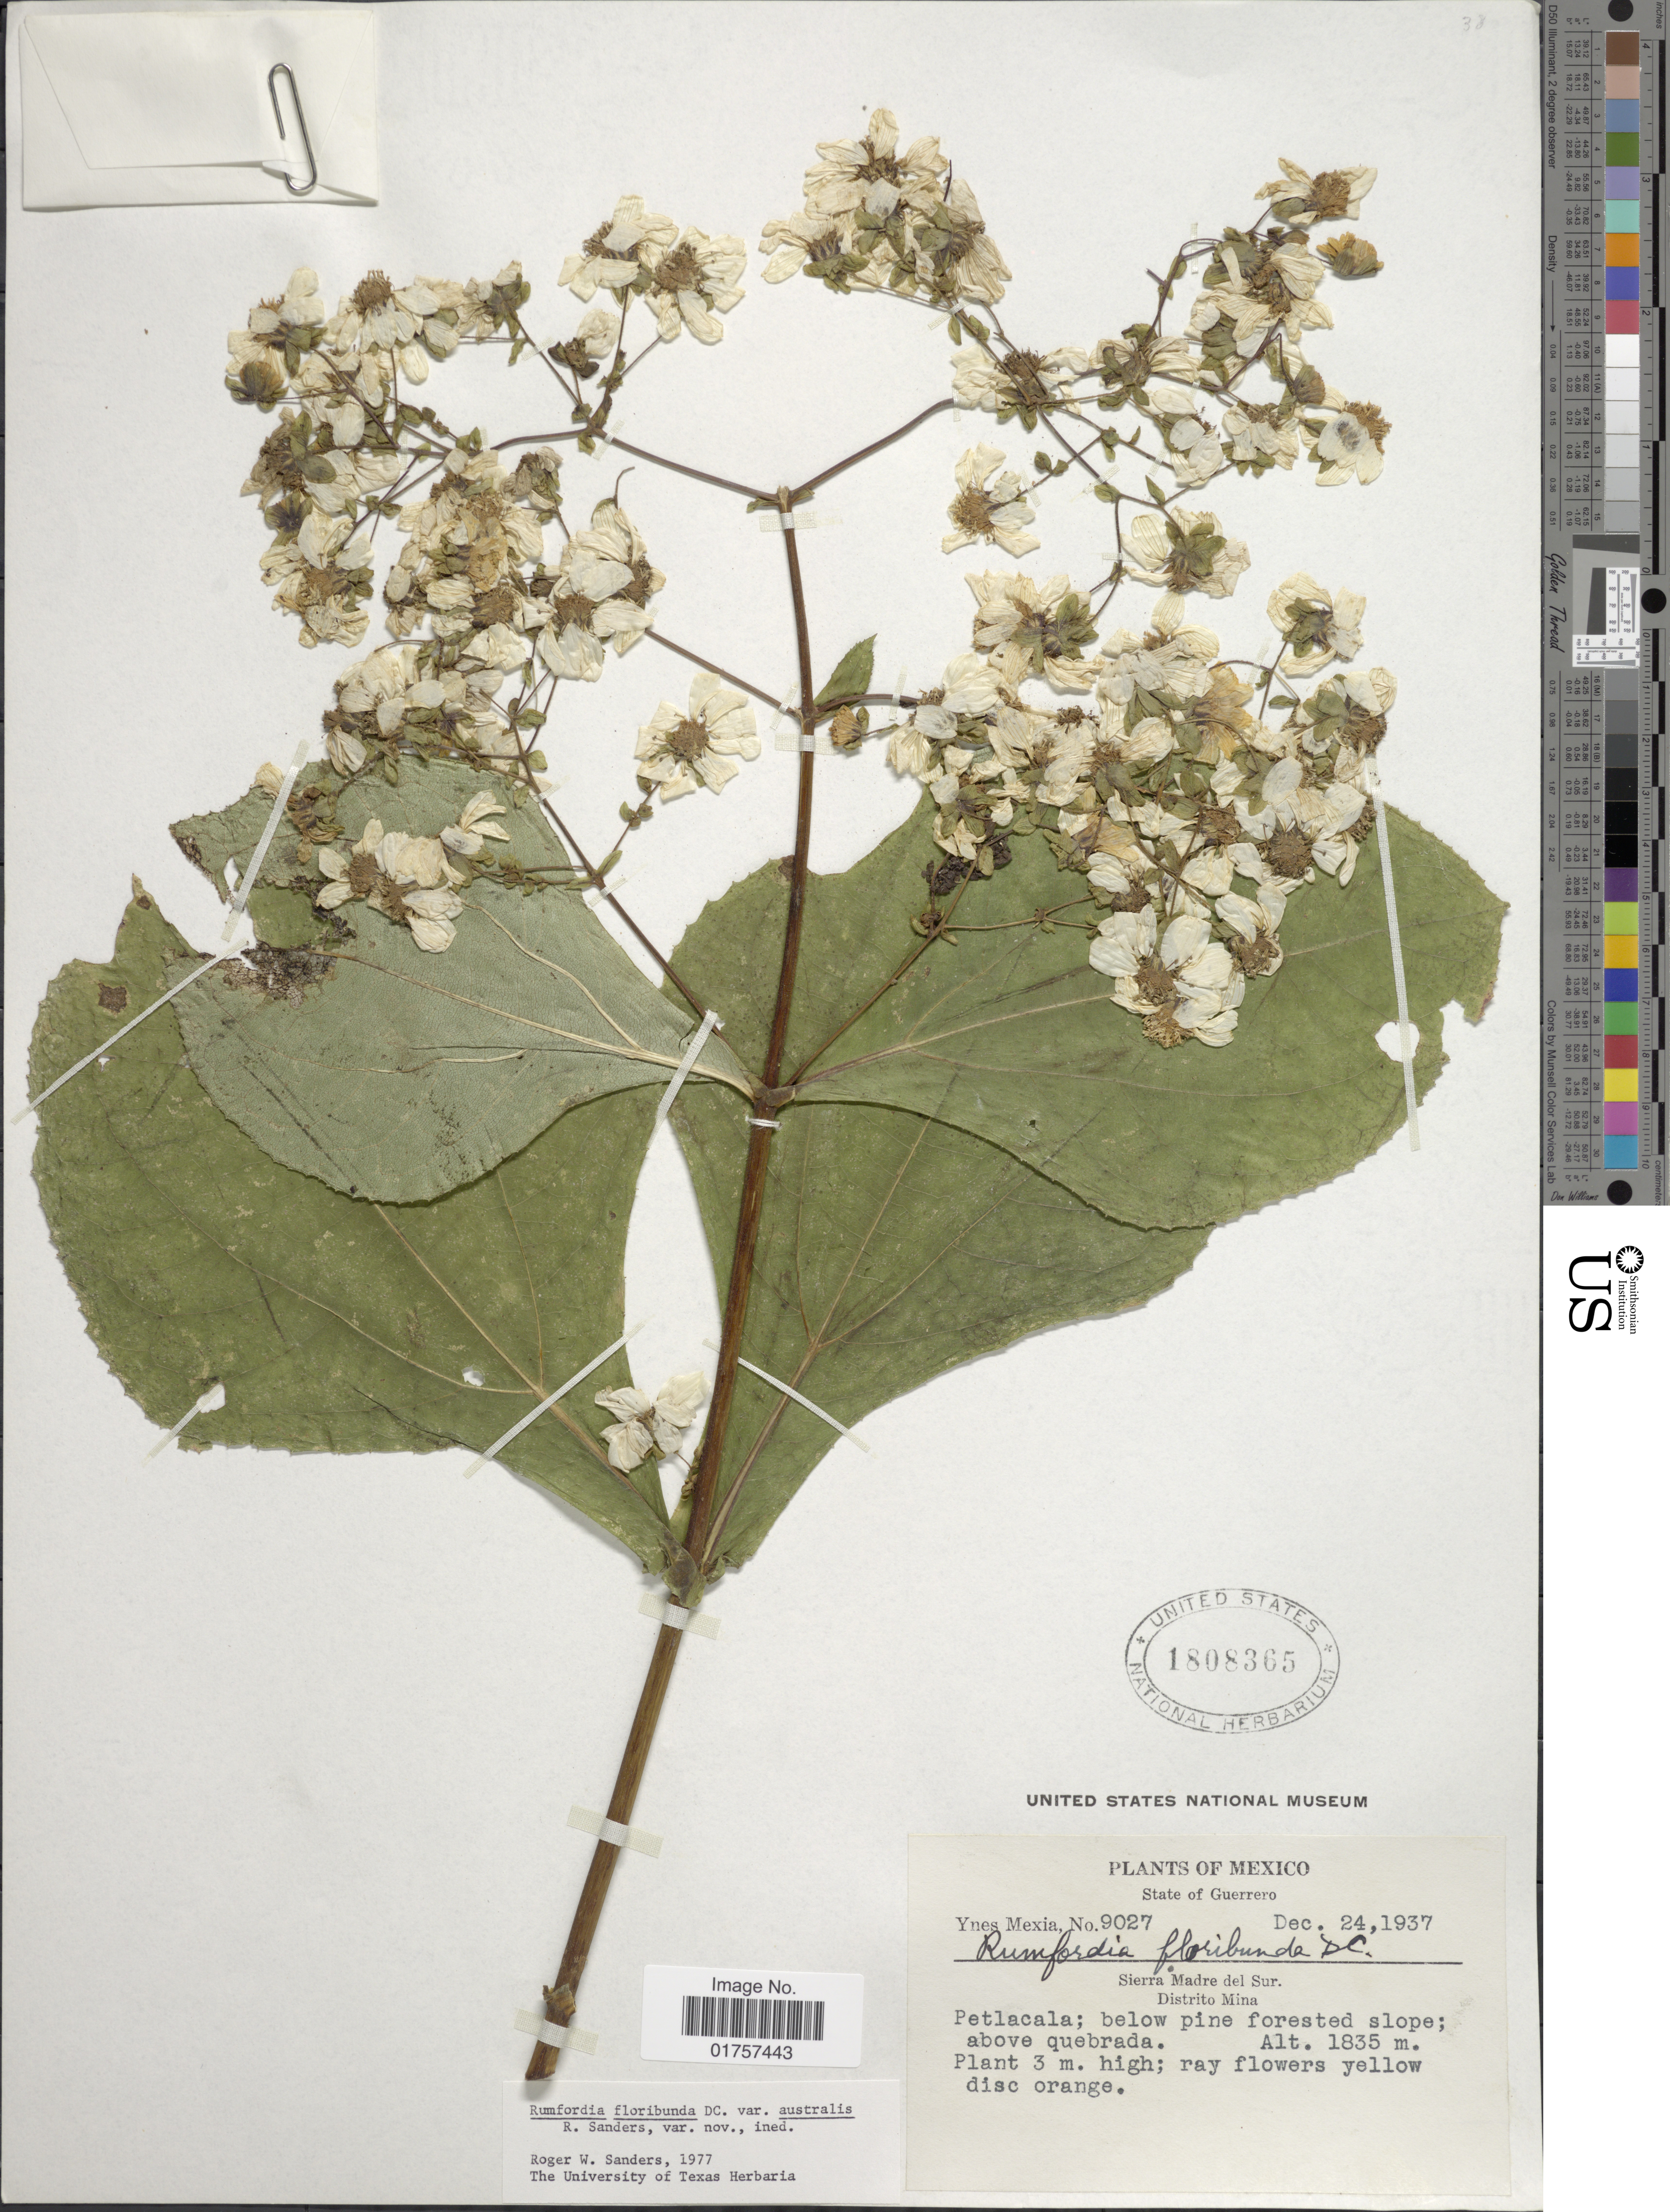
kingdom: Plantae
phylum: Tracheophyta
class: Magnoliopsida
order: Asterales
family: Asteraceae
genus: Rumfordia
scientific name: Rumfordia floribunda var. jaliscensis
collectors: Y. Mexia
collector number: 9027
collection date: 1937-12-24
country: Mexico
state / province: Guerrero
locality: Sierra Madre del Sur. Distrito Mina. Petlacala; above quebrada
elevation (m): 1835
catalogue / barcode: US 1808365